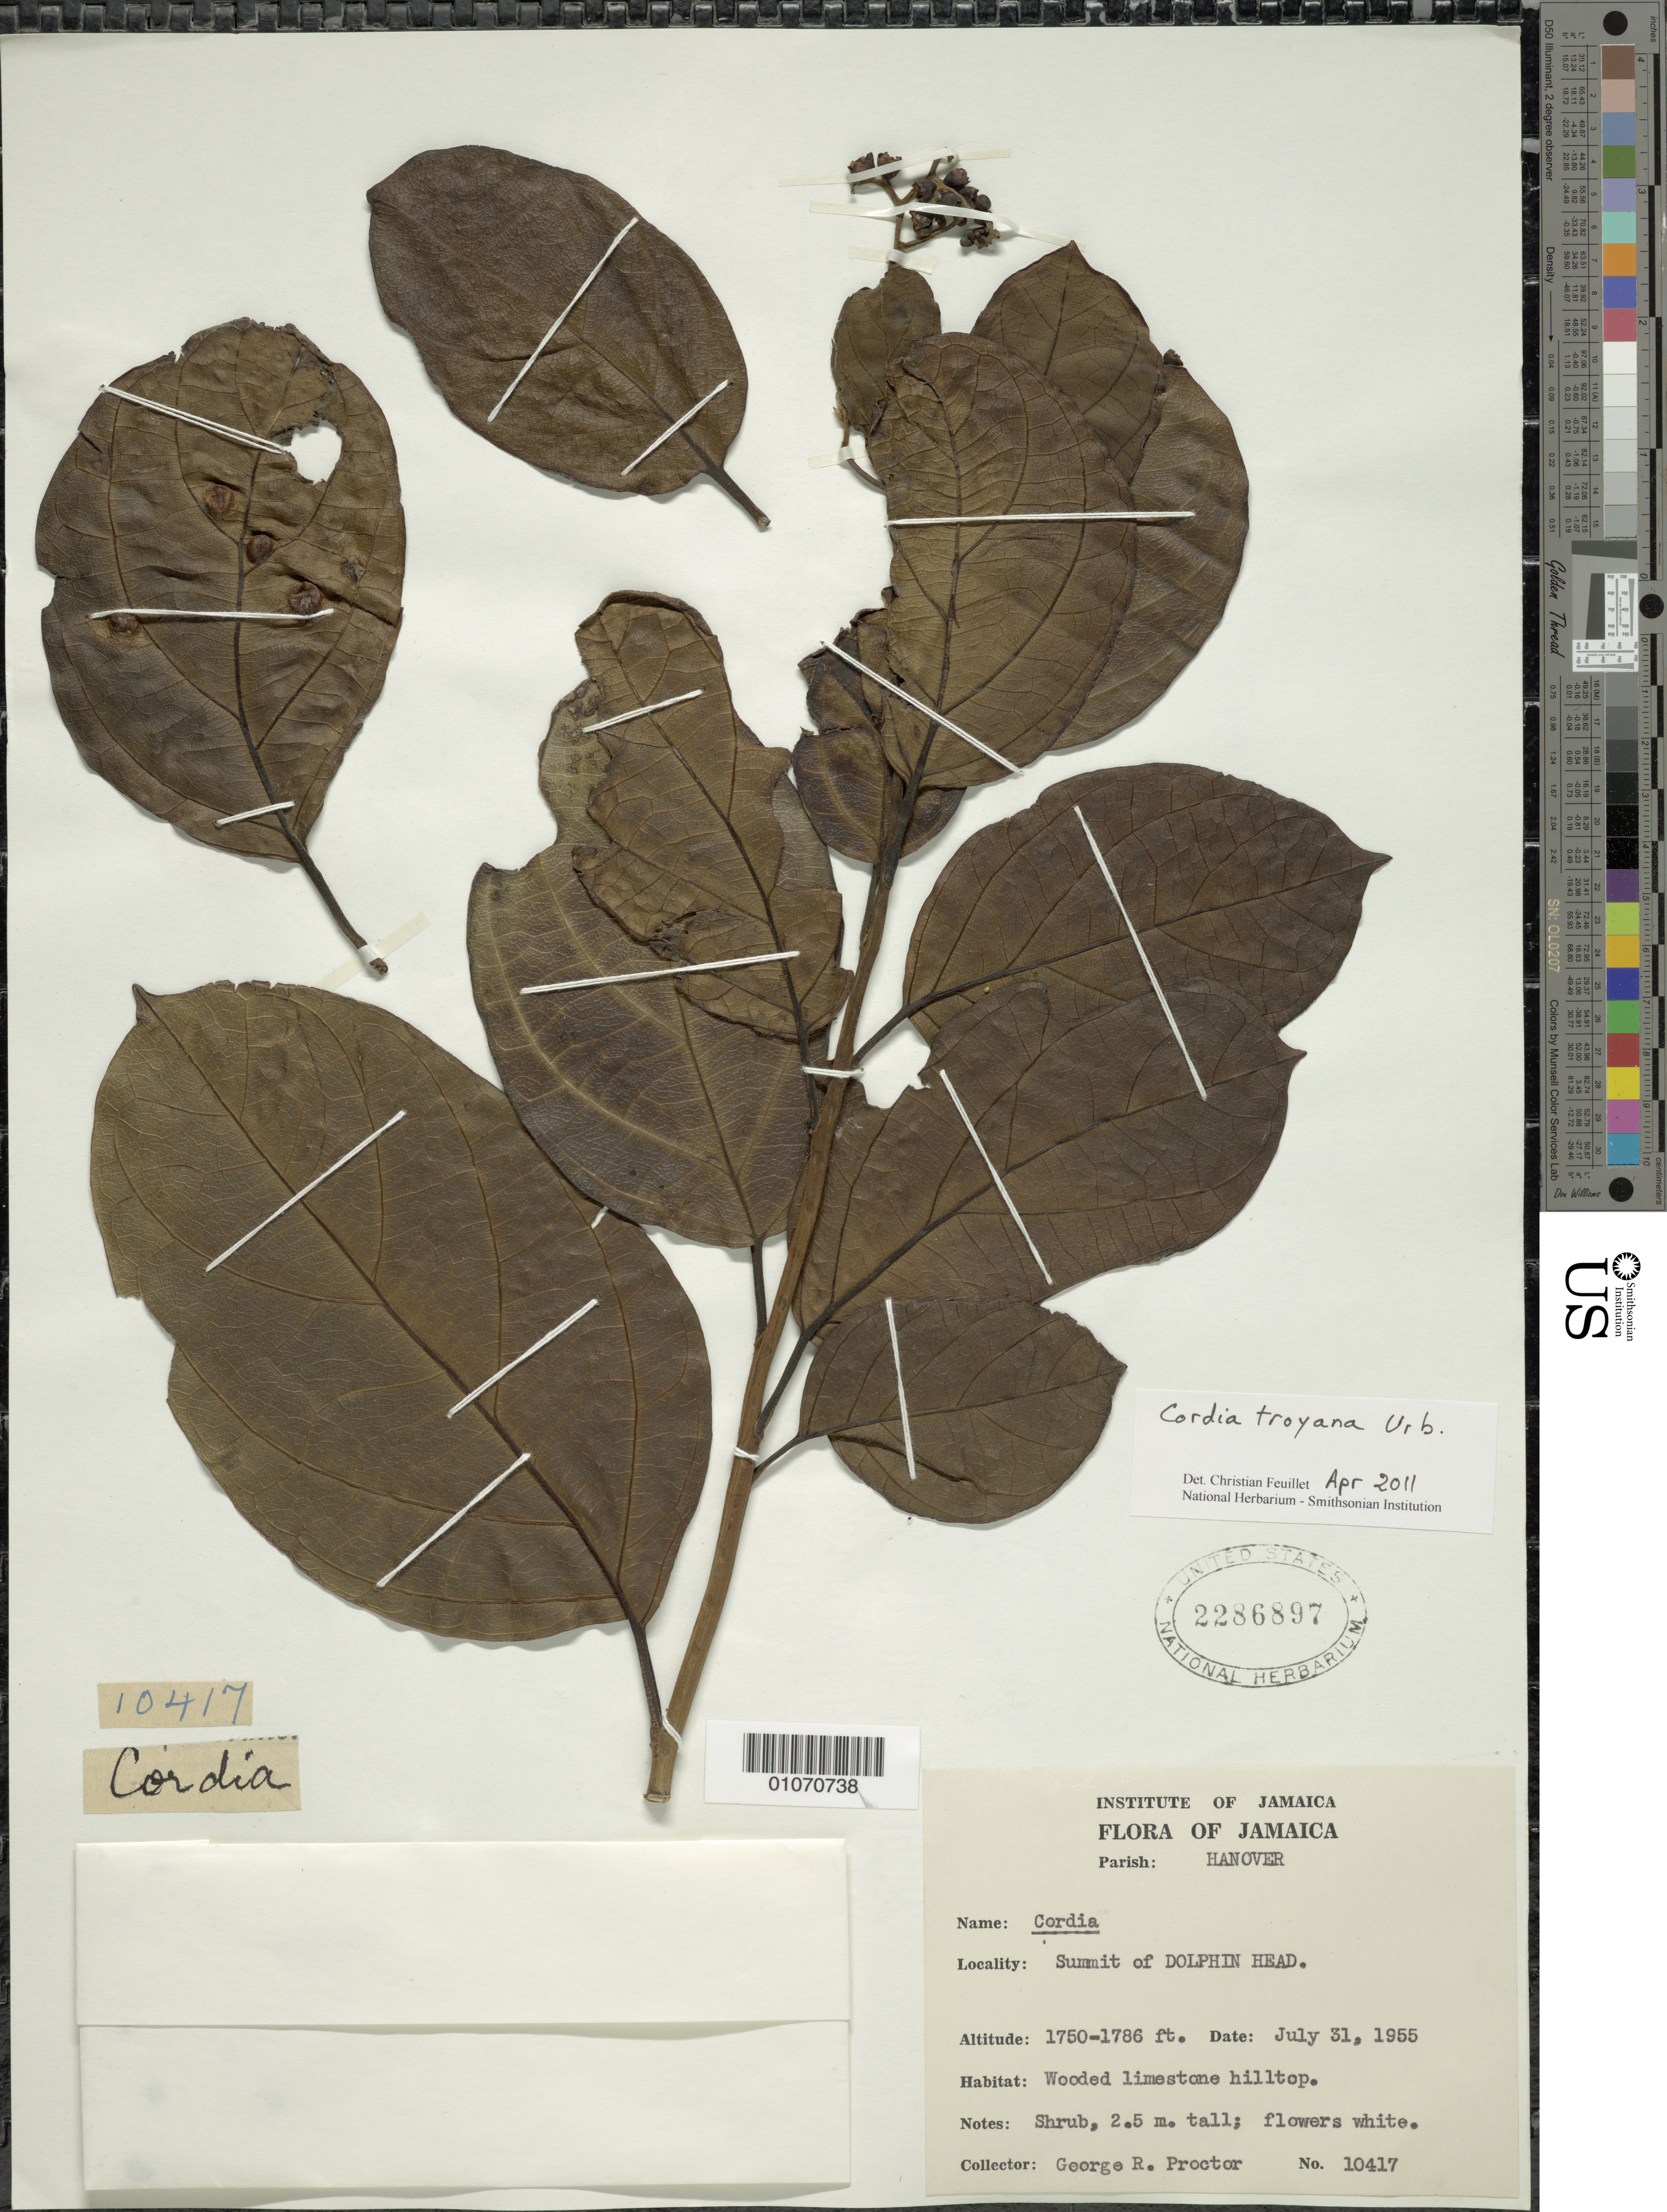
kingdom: Plantae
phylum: Tracheophyta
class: Magnoliopsida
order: Boraginales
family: Cordiaceae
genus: Cordia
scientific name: Cordia troyana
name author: Urb.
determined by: Feuillet, C.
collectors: G. R. Proctor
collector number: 10417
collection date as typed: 31 Jul 1955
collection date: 1955-07-31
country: Jamaica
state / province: Hanover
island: Jamaica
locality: Dolphin Head summit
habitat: Wooded limestone hilltop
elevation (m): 533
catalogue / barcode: US 2286897